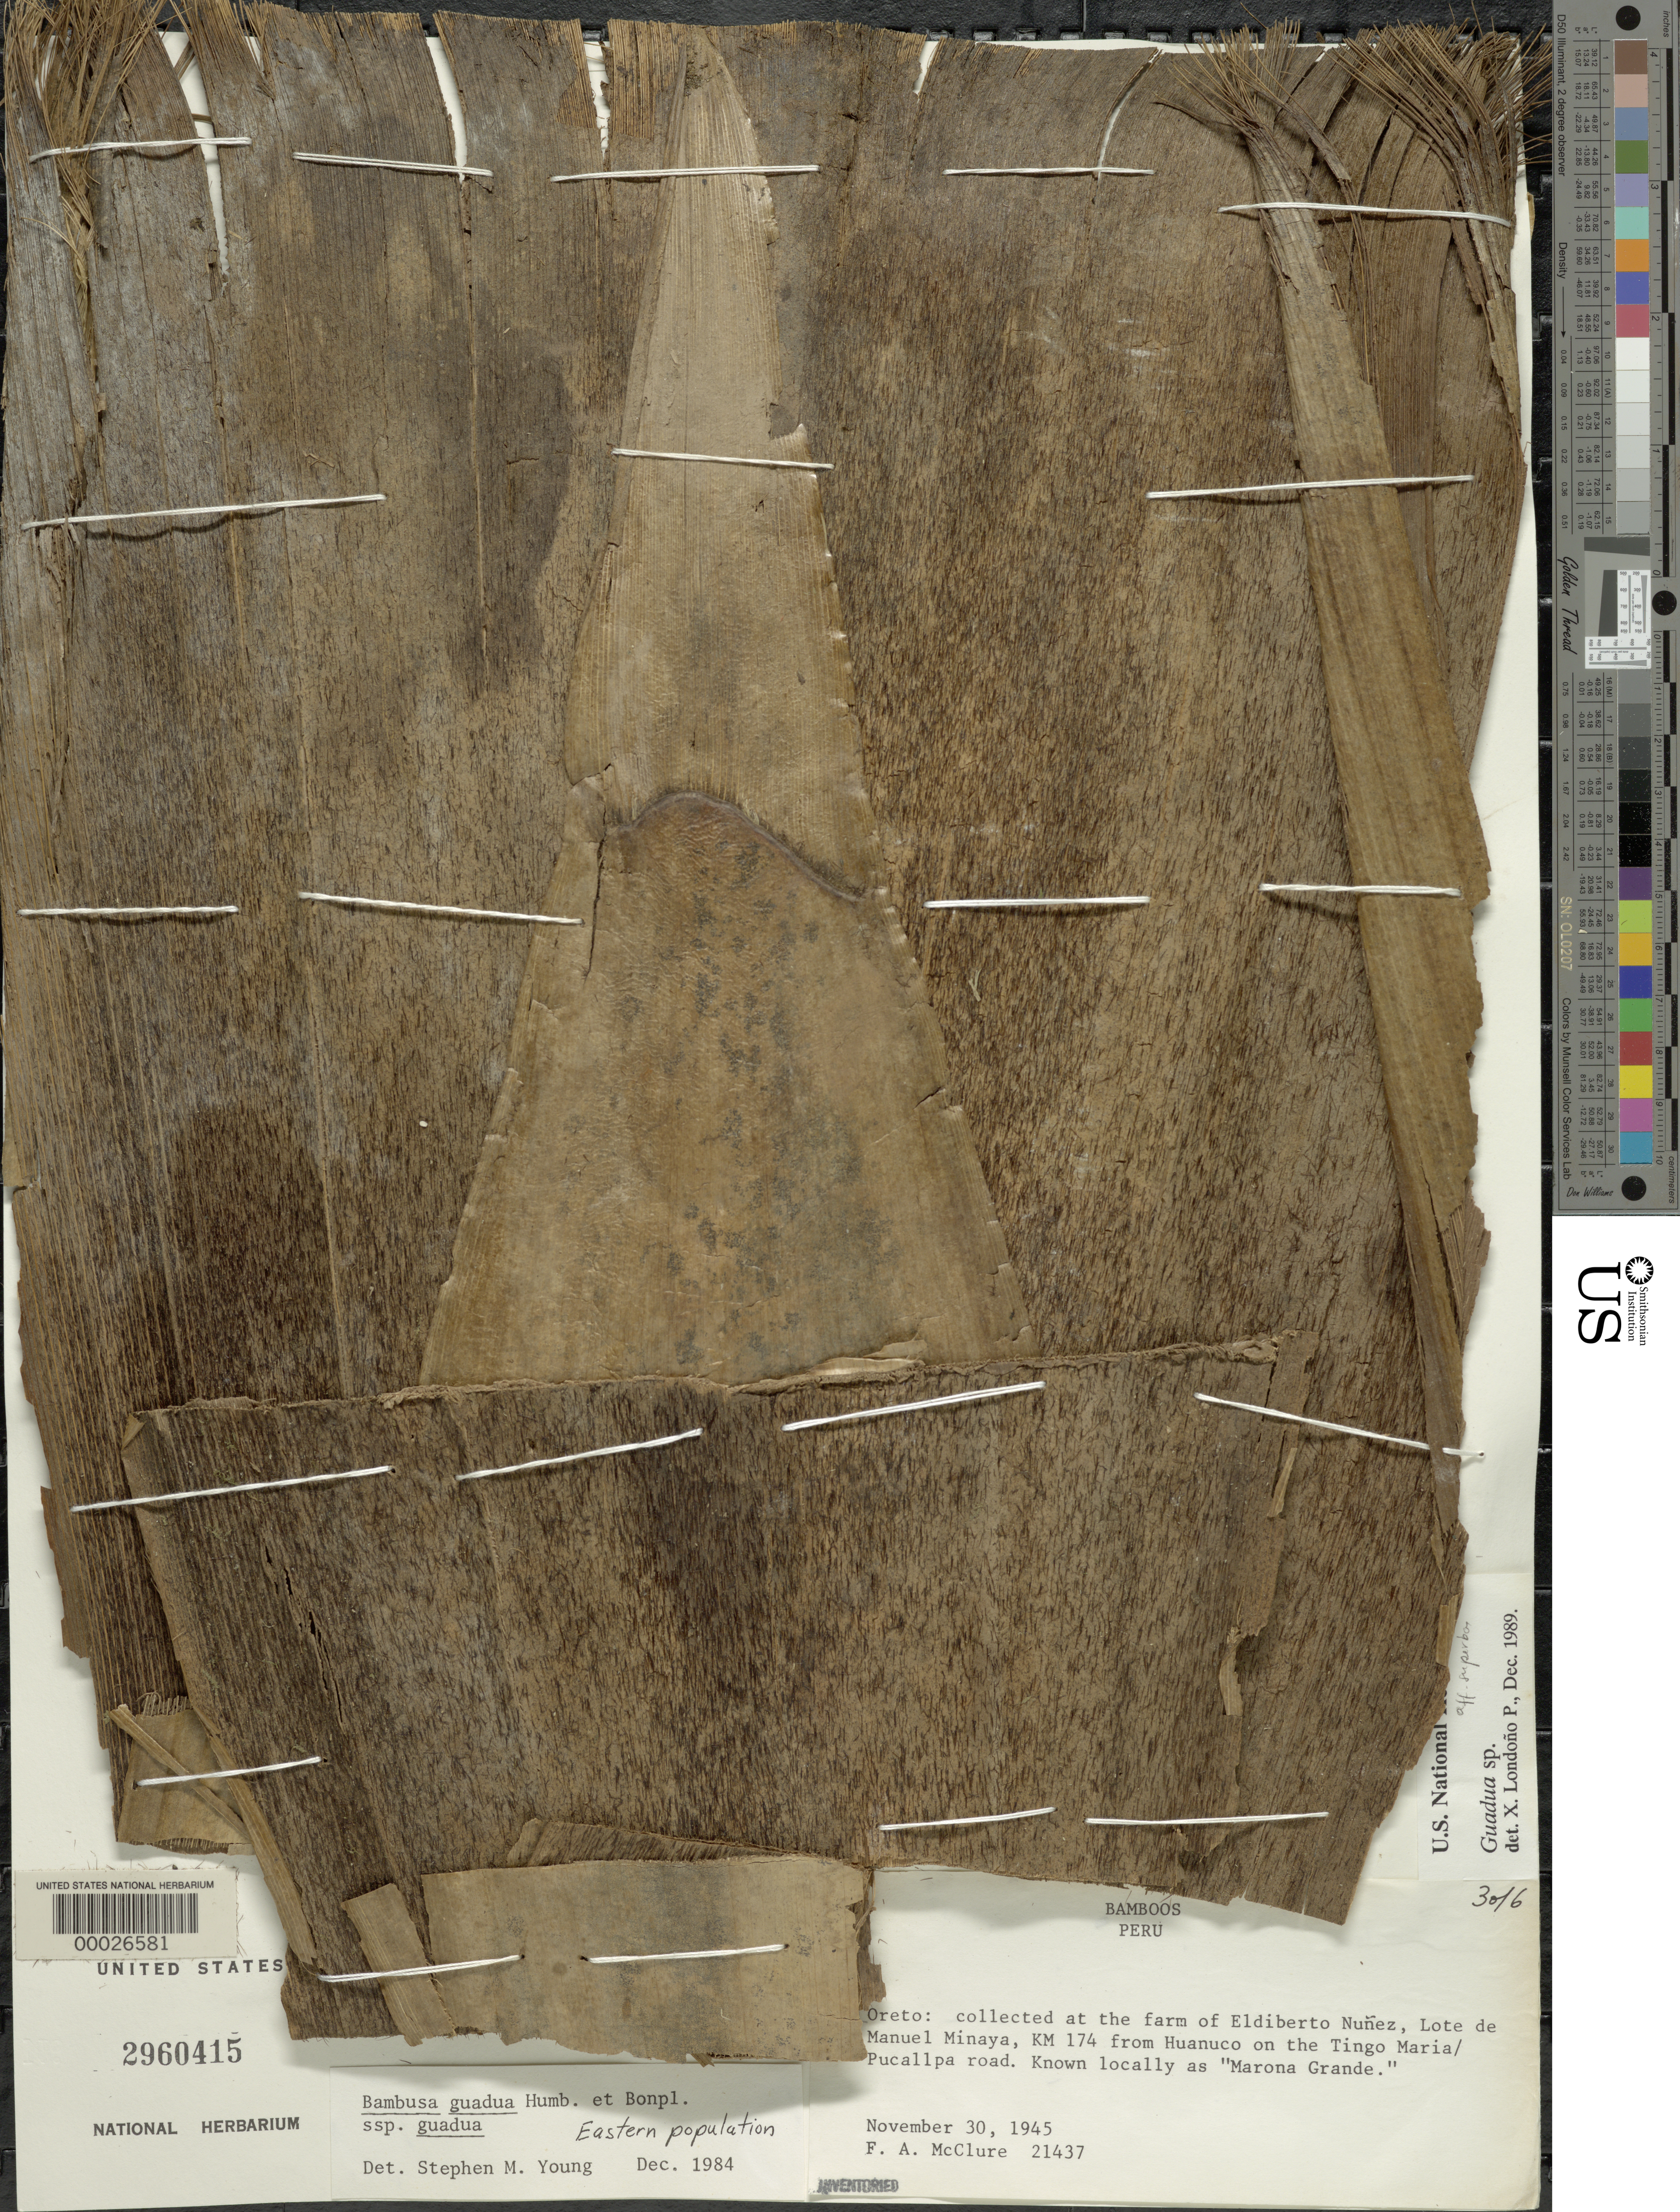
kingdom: Plantae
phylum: Tracheophyta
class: Liliopsida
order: Poales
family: Poaceae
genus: Guadua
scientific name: Guadua lynnclarkiae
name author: Londoño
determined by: McMurchie, Elizabeth, (UNITED STATES)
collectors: F. A. McClure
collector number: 21437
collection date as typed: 30 Nov 1945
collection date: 1945-11-30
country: Peru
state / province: Loreto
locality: Km 174, huanuco, tingo marial pucallpa road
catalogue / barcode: US 2960415